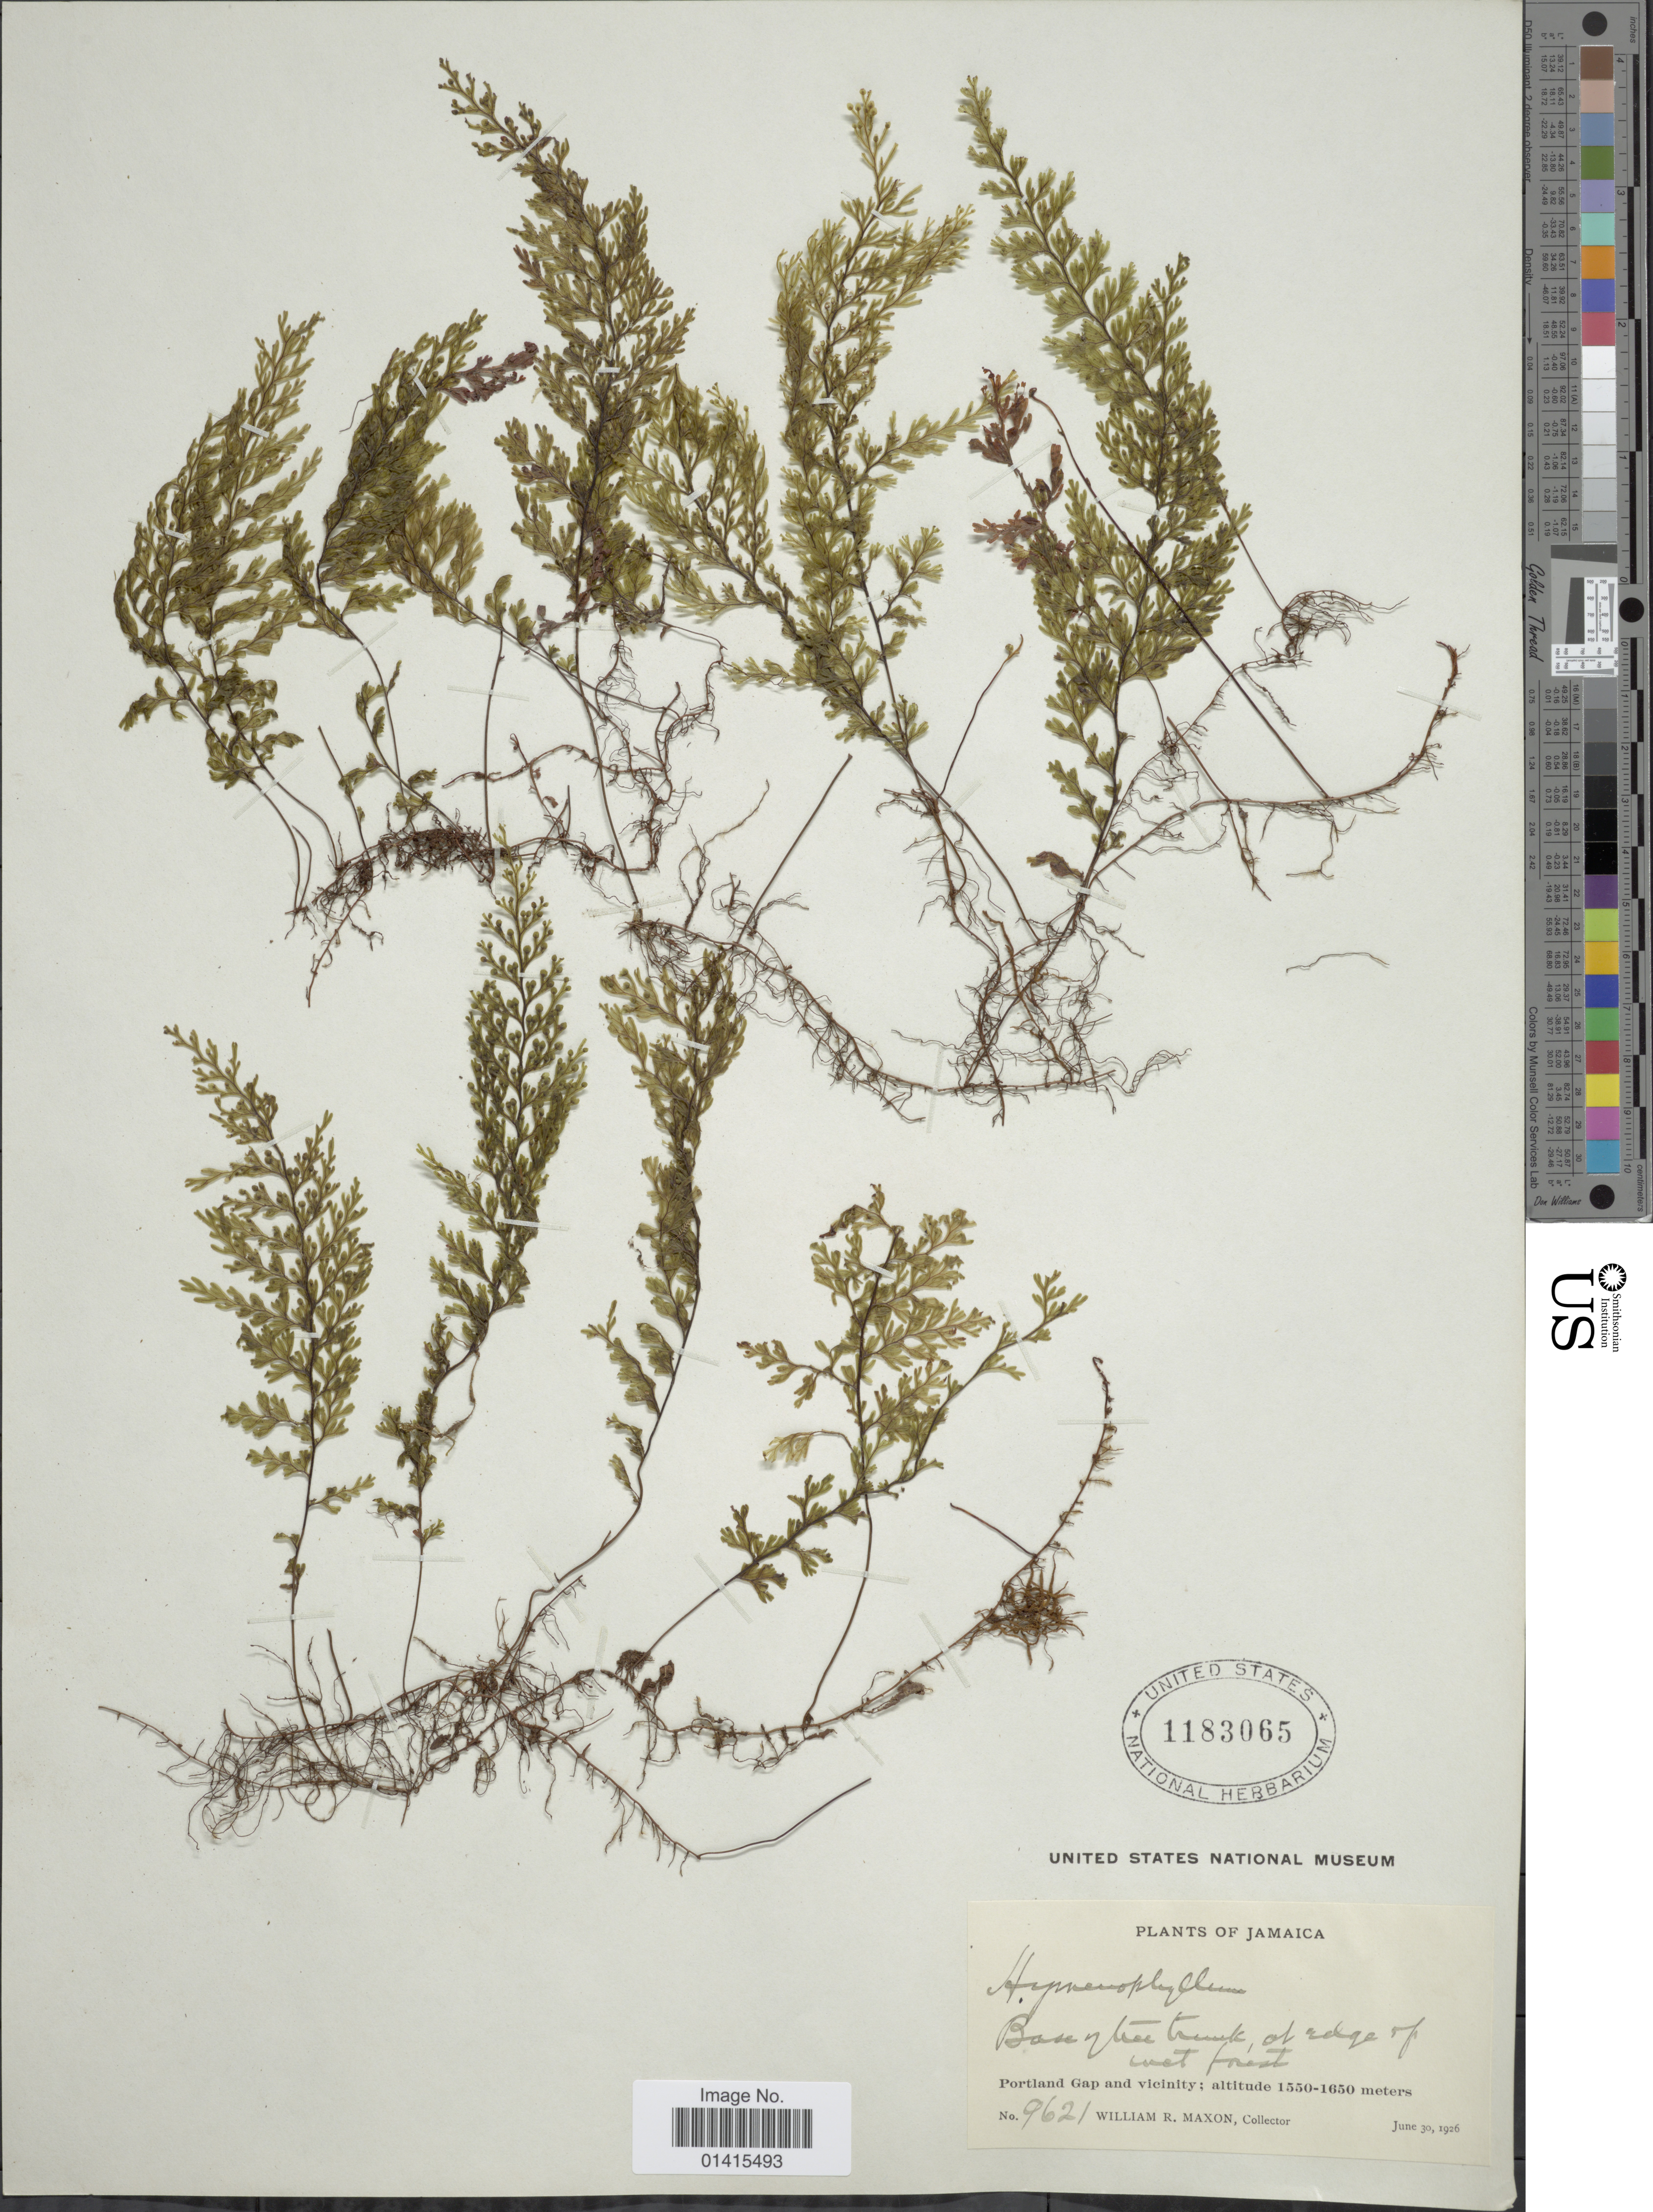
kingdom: Plantae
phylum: Tracheophyta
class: Polypodiopsida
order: Hymenophyllales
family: Hymenophyllaceae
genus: Hymenophyllum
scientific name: Hymenophyllum polyanthos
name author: (Sw.) Sw.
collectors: W. R. Maxon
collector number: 9621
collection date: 1926-06-30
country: Jamaica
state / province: Portland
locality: Portland Gap and vicinity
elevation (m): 1550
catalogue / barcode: US 1183065